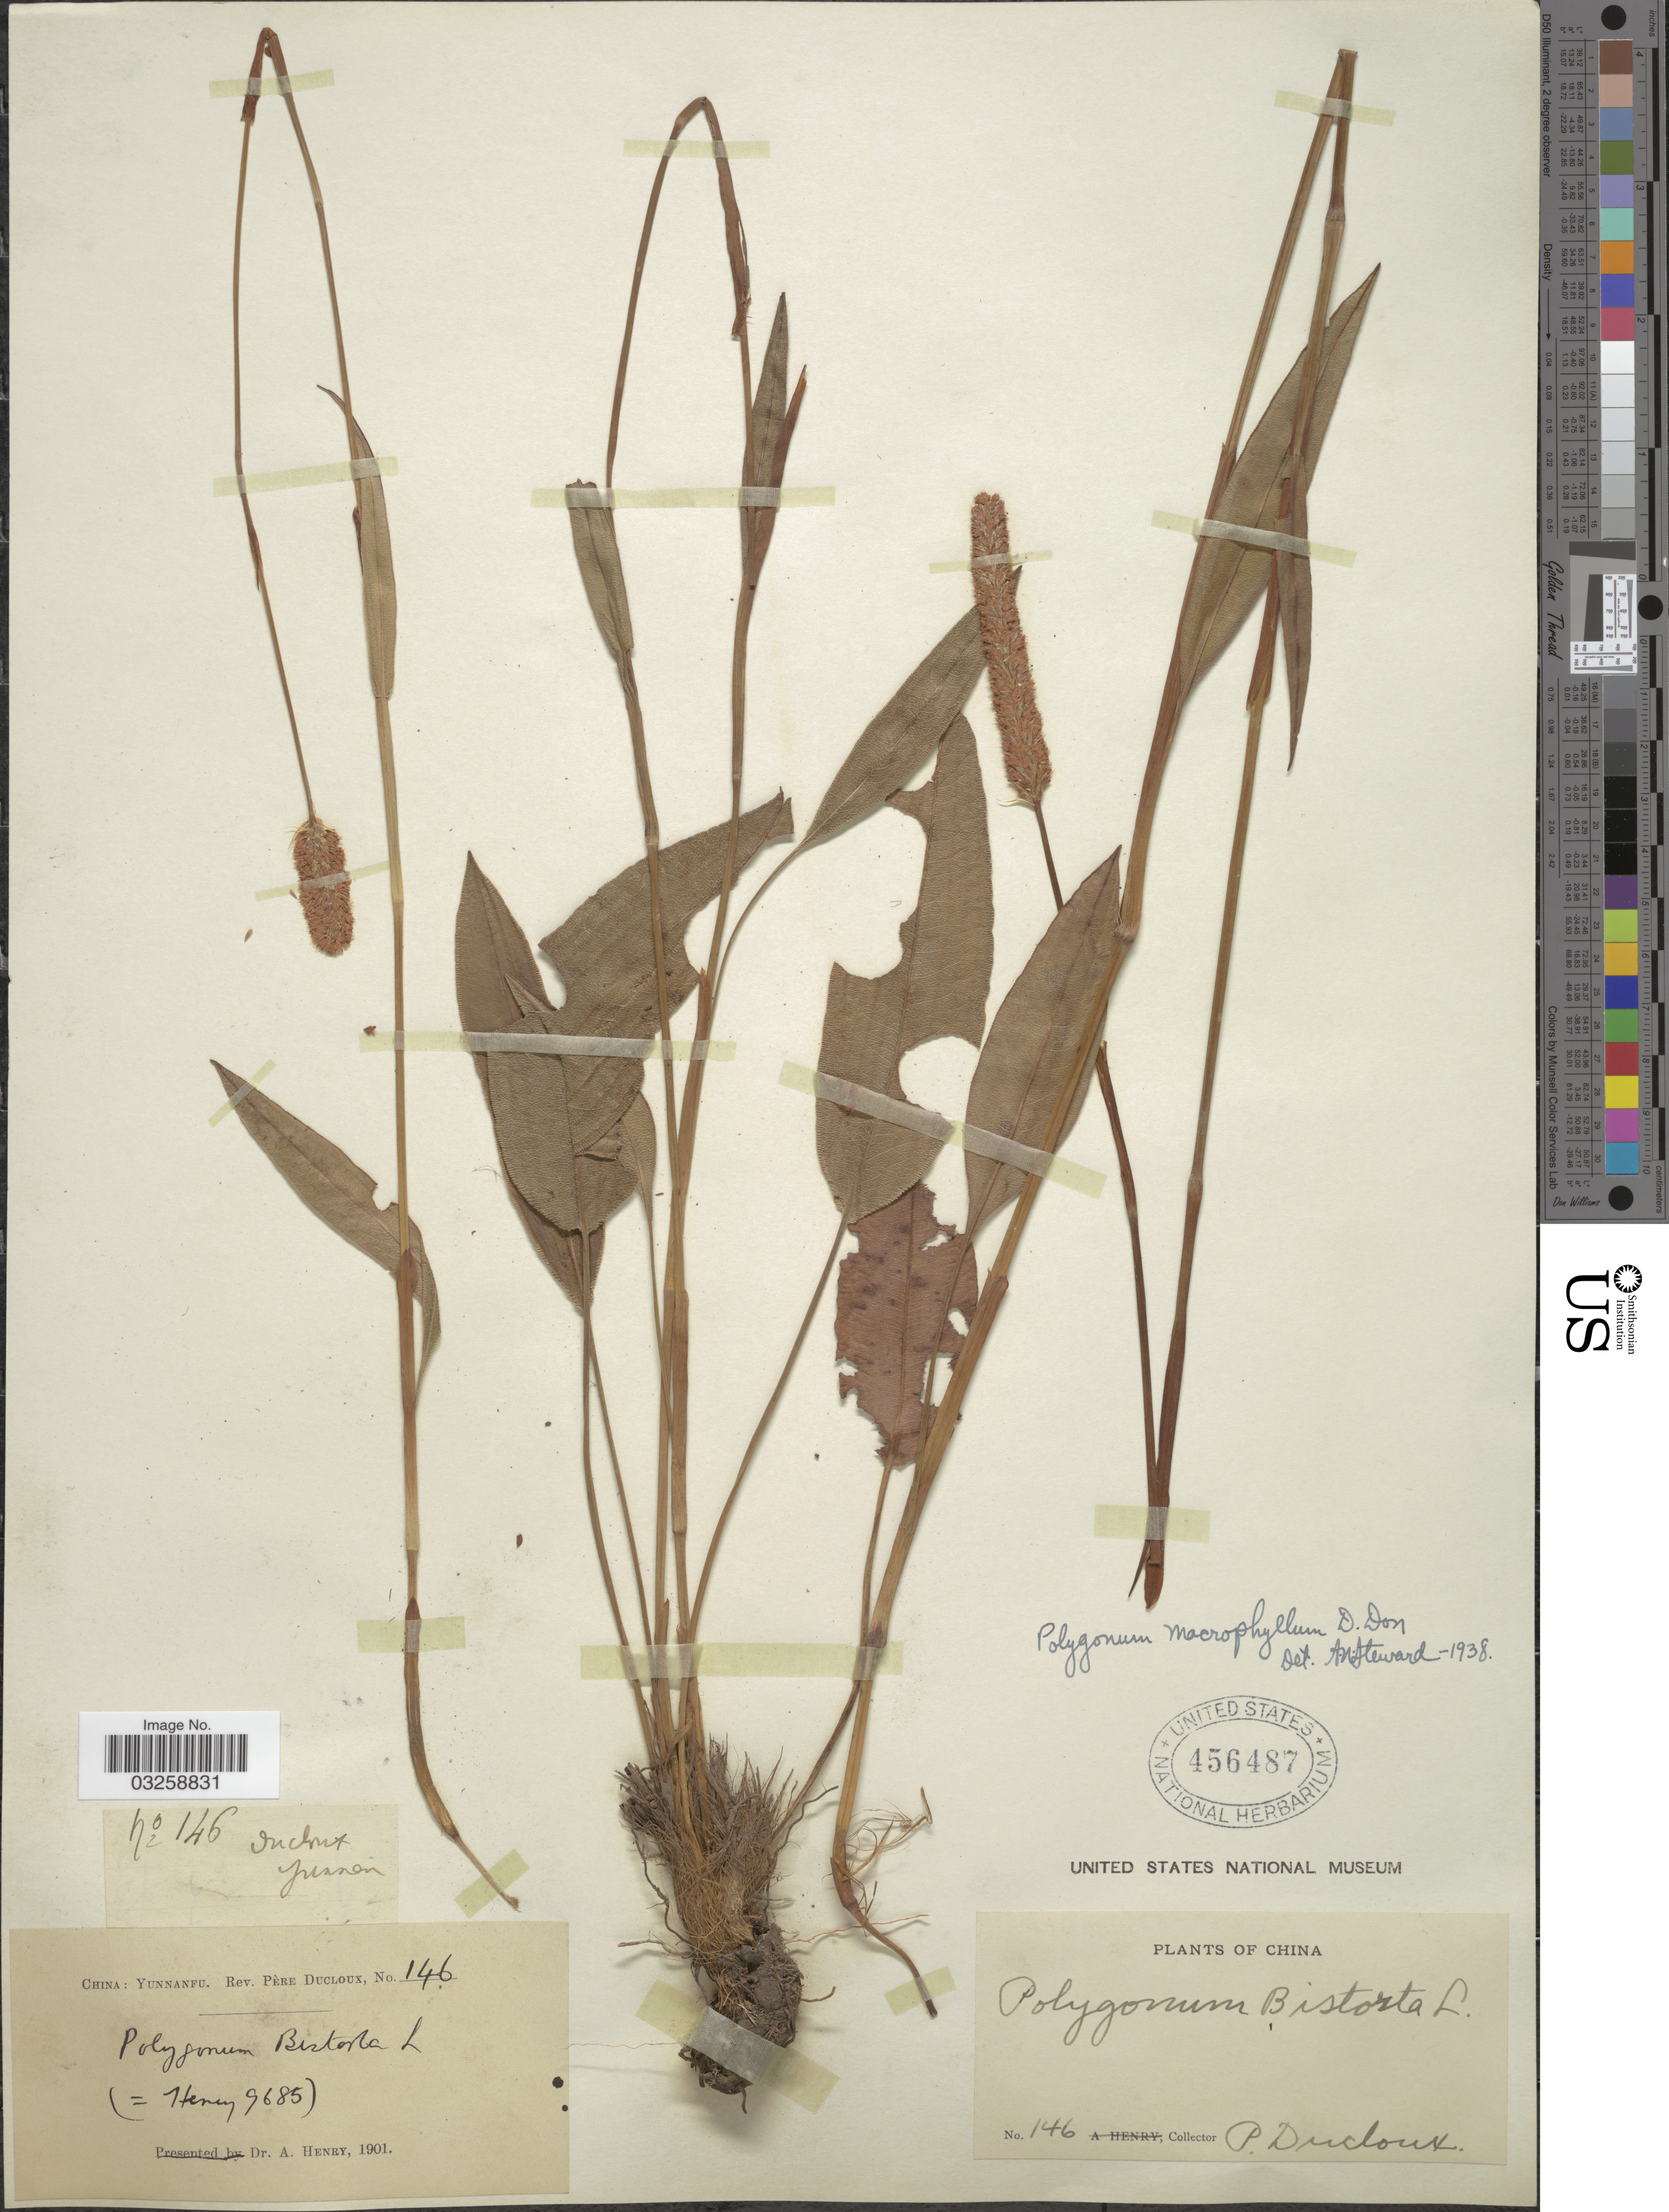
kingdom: Plantae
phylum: Tracheophyta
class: Magnoliopsida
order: Caryophyllales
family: Polygonaceae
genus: Bistorta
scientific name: Bistorta macrophylla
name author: (D. Don) Soják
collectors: F. Ducloux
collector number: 146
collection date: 1901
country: China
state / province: Yunnan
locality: Yunnanfu.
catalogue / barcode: US 456487